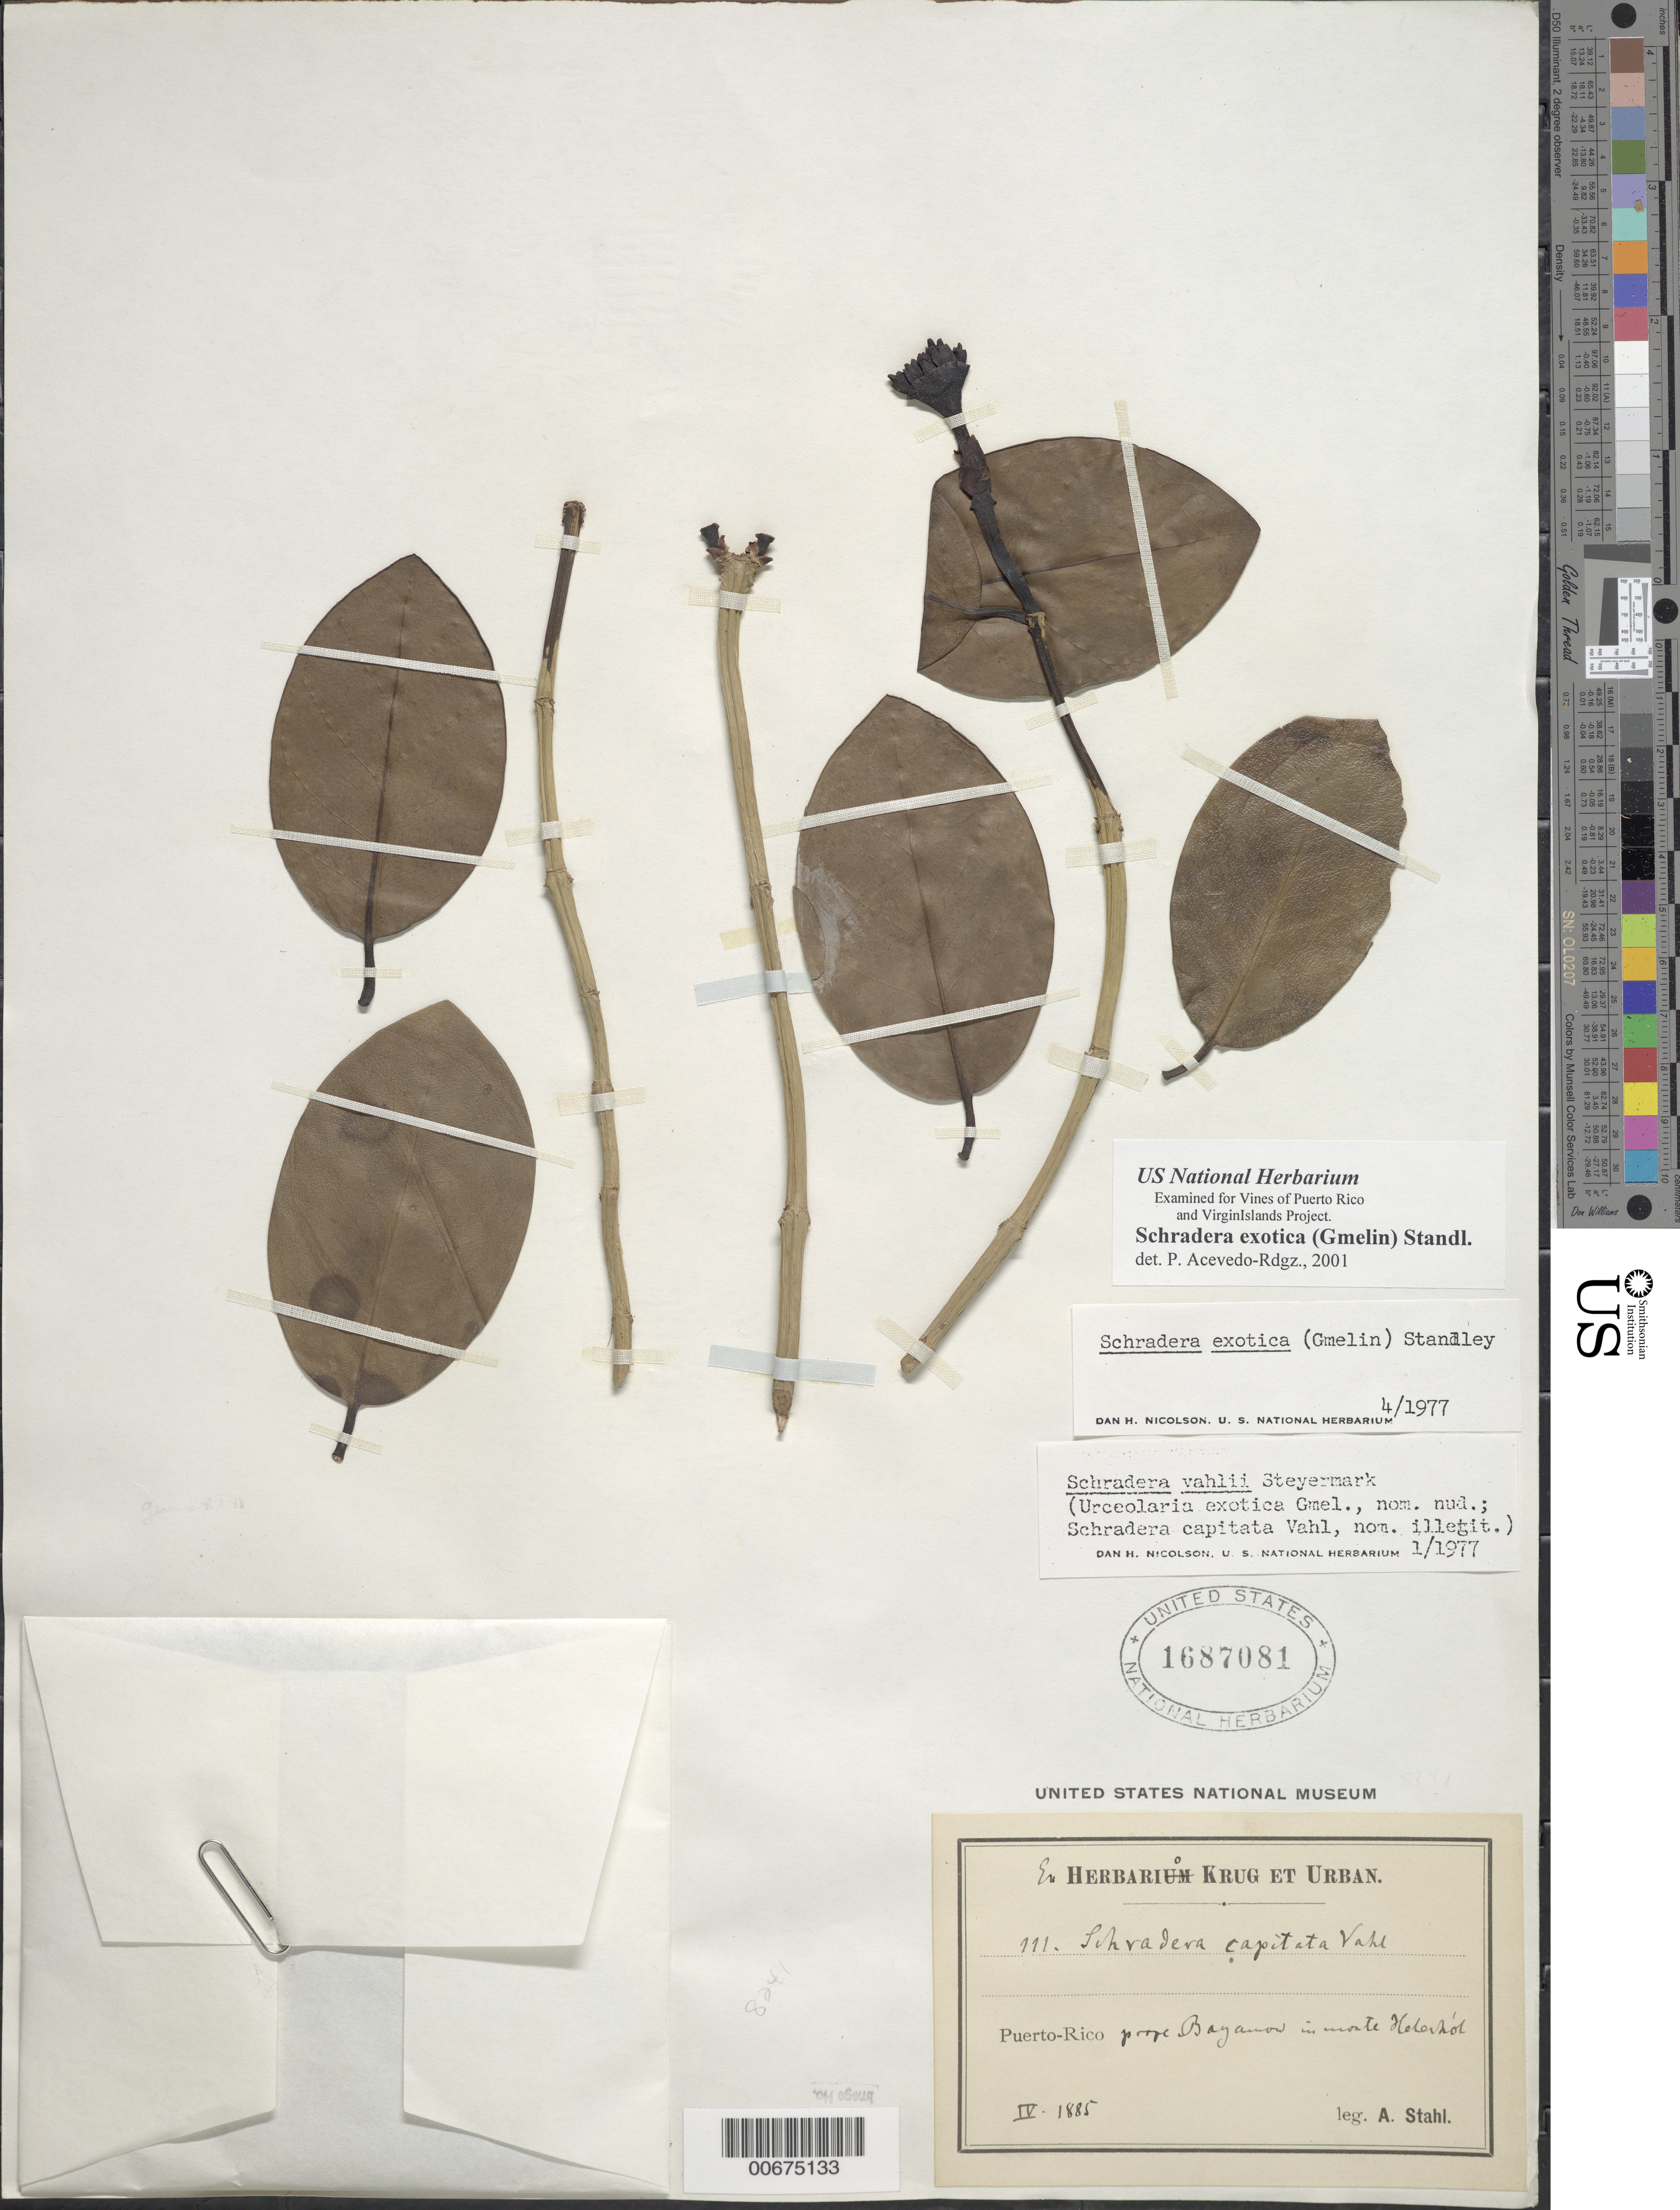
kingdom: Plantae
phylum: Tracheophyta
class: Magnoliopsida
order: Gentianales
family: Rubiaceae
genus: Schradera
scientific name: Schradera exotica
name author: (J.F. Gmel.) Standl.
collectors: A. Stahl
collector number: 111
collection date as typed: Apr 1885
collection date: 1885-04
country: Puerto Rico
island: Puerto Rico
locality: Prope Bayamón in Monte Helechal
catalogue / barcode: US 687081